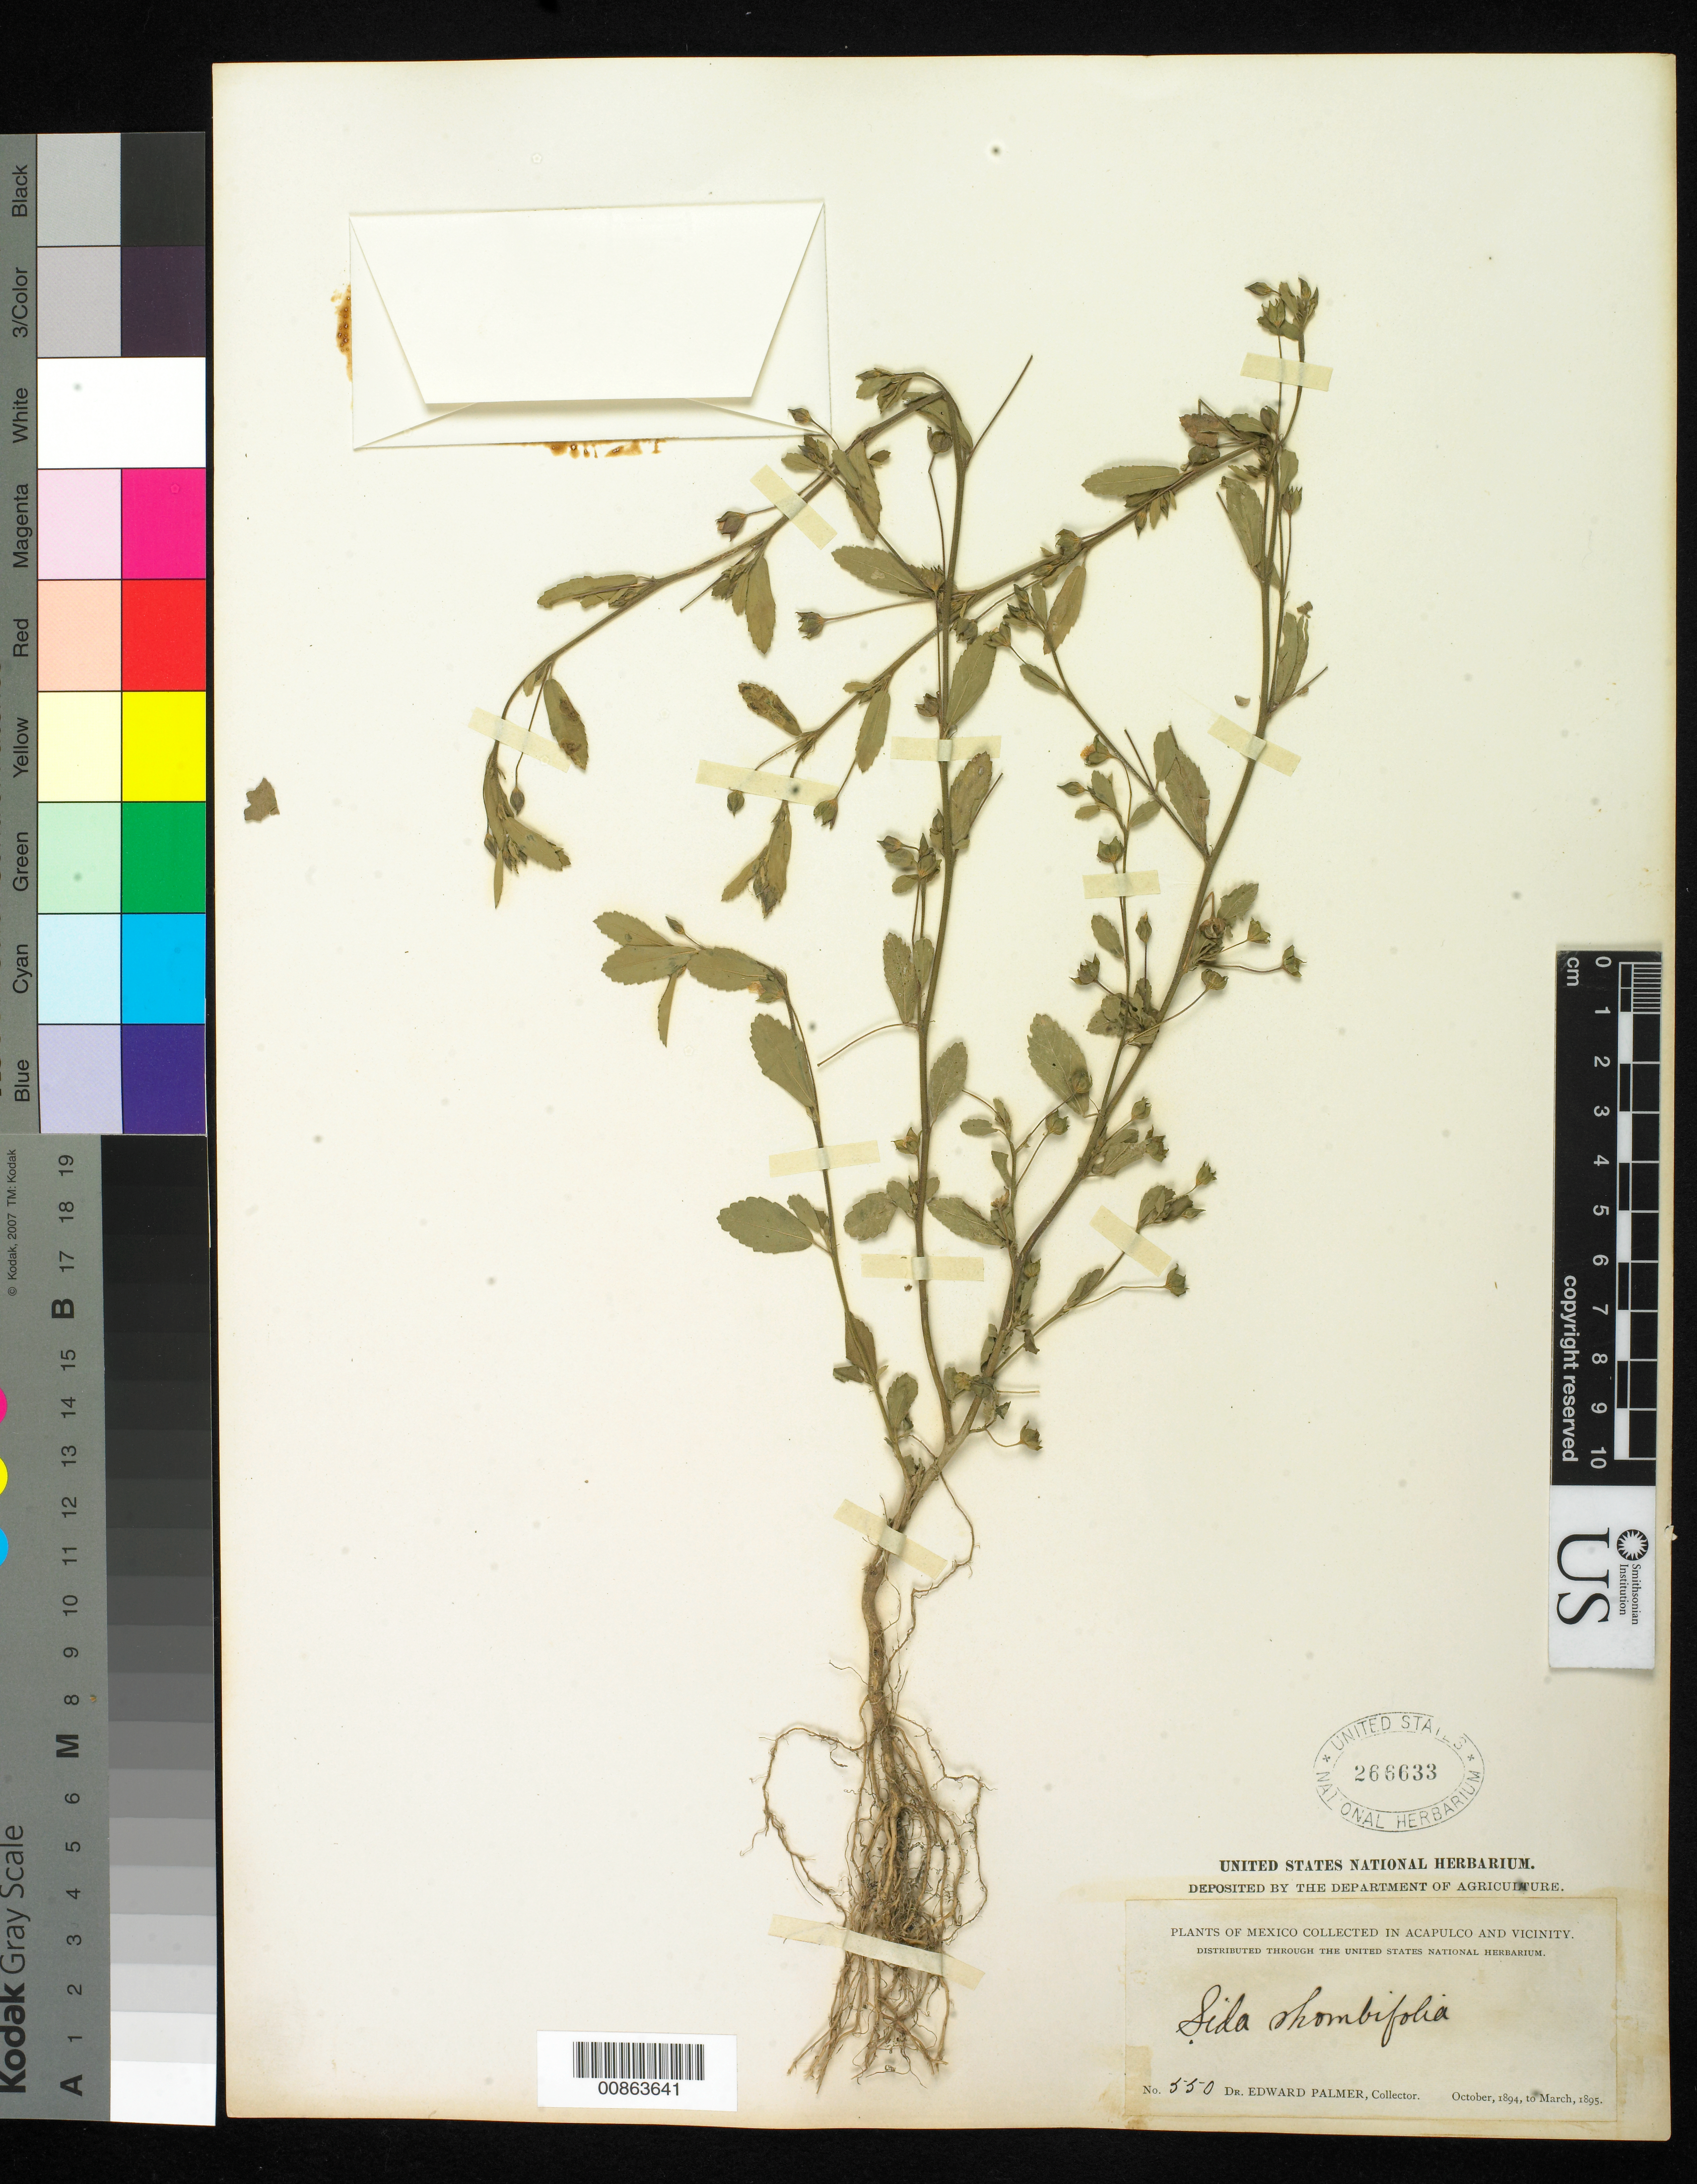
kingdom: Plantae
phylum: Tracheophyta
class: Magnoliopsida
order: Malvales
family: Malvaceae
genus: Sida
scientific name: Sida rhombifolia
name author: L.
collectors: E. Palmer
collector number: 550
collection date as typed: Oct 1894 to -- Mar 1895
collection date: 1894-10/1895-03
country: Mexico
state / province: Guerrero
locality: Acapulco, Guerrero and vicinity.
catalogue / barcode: US 266633